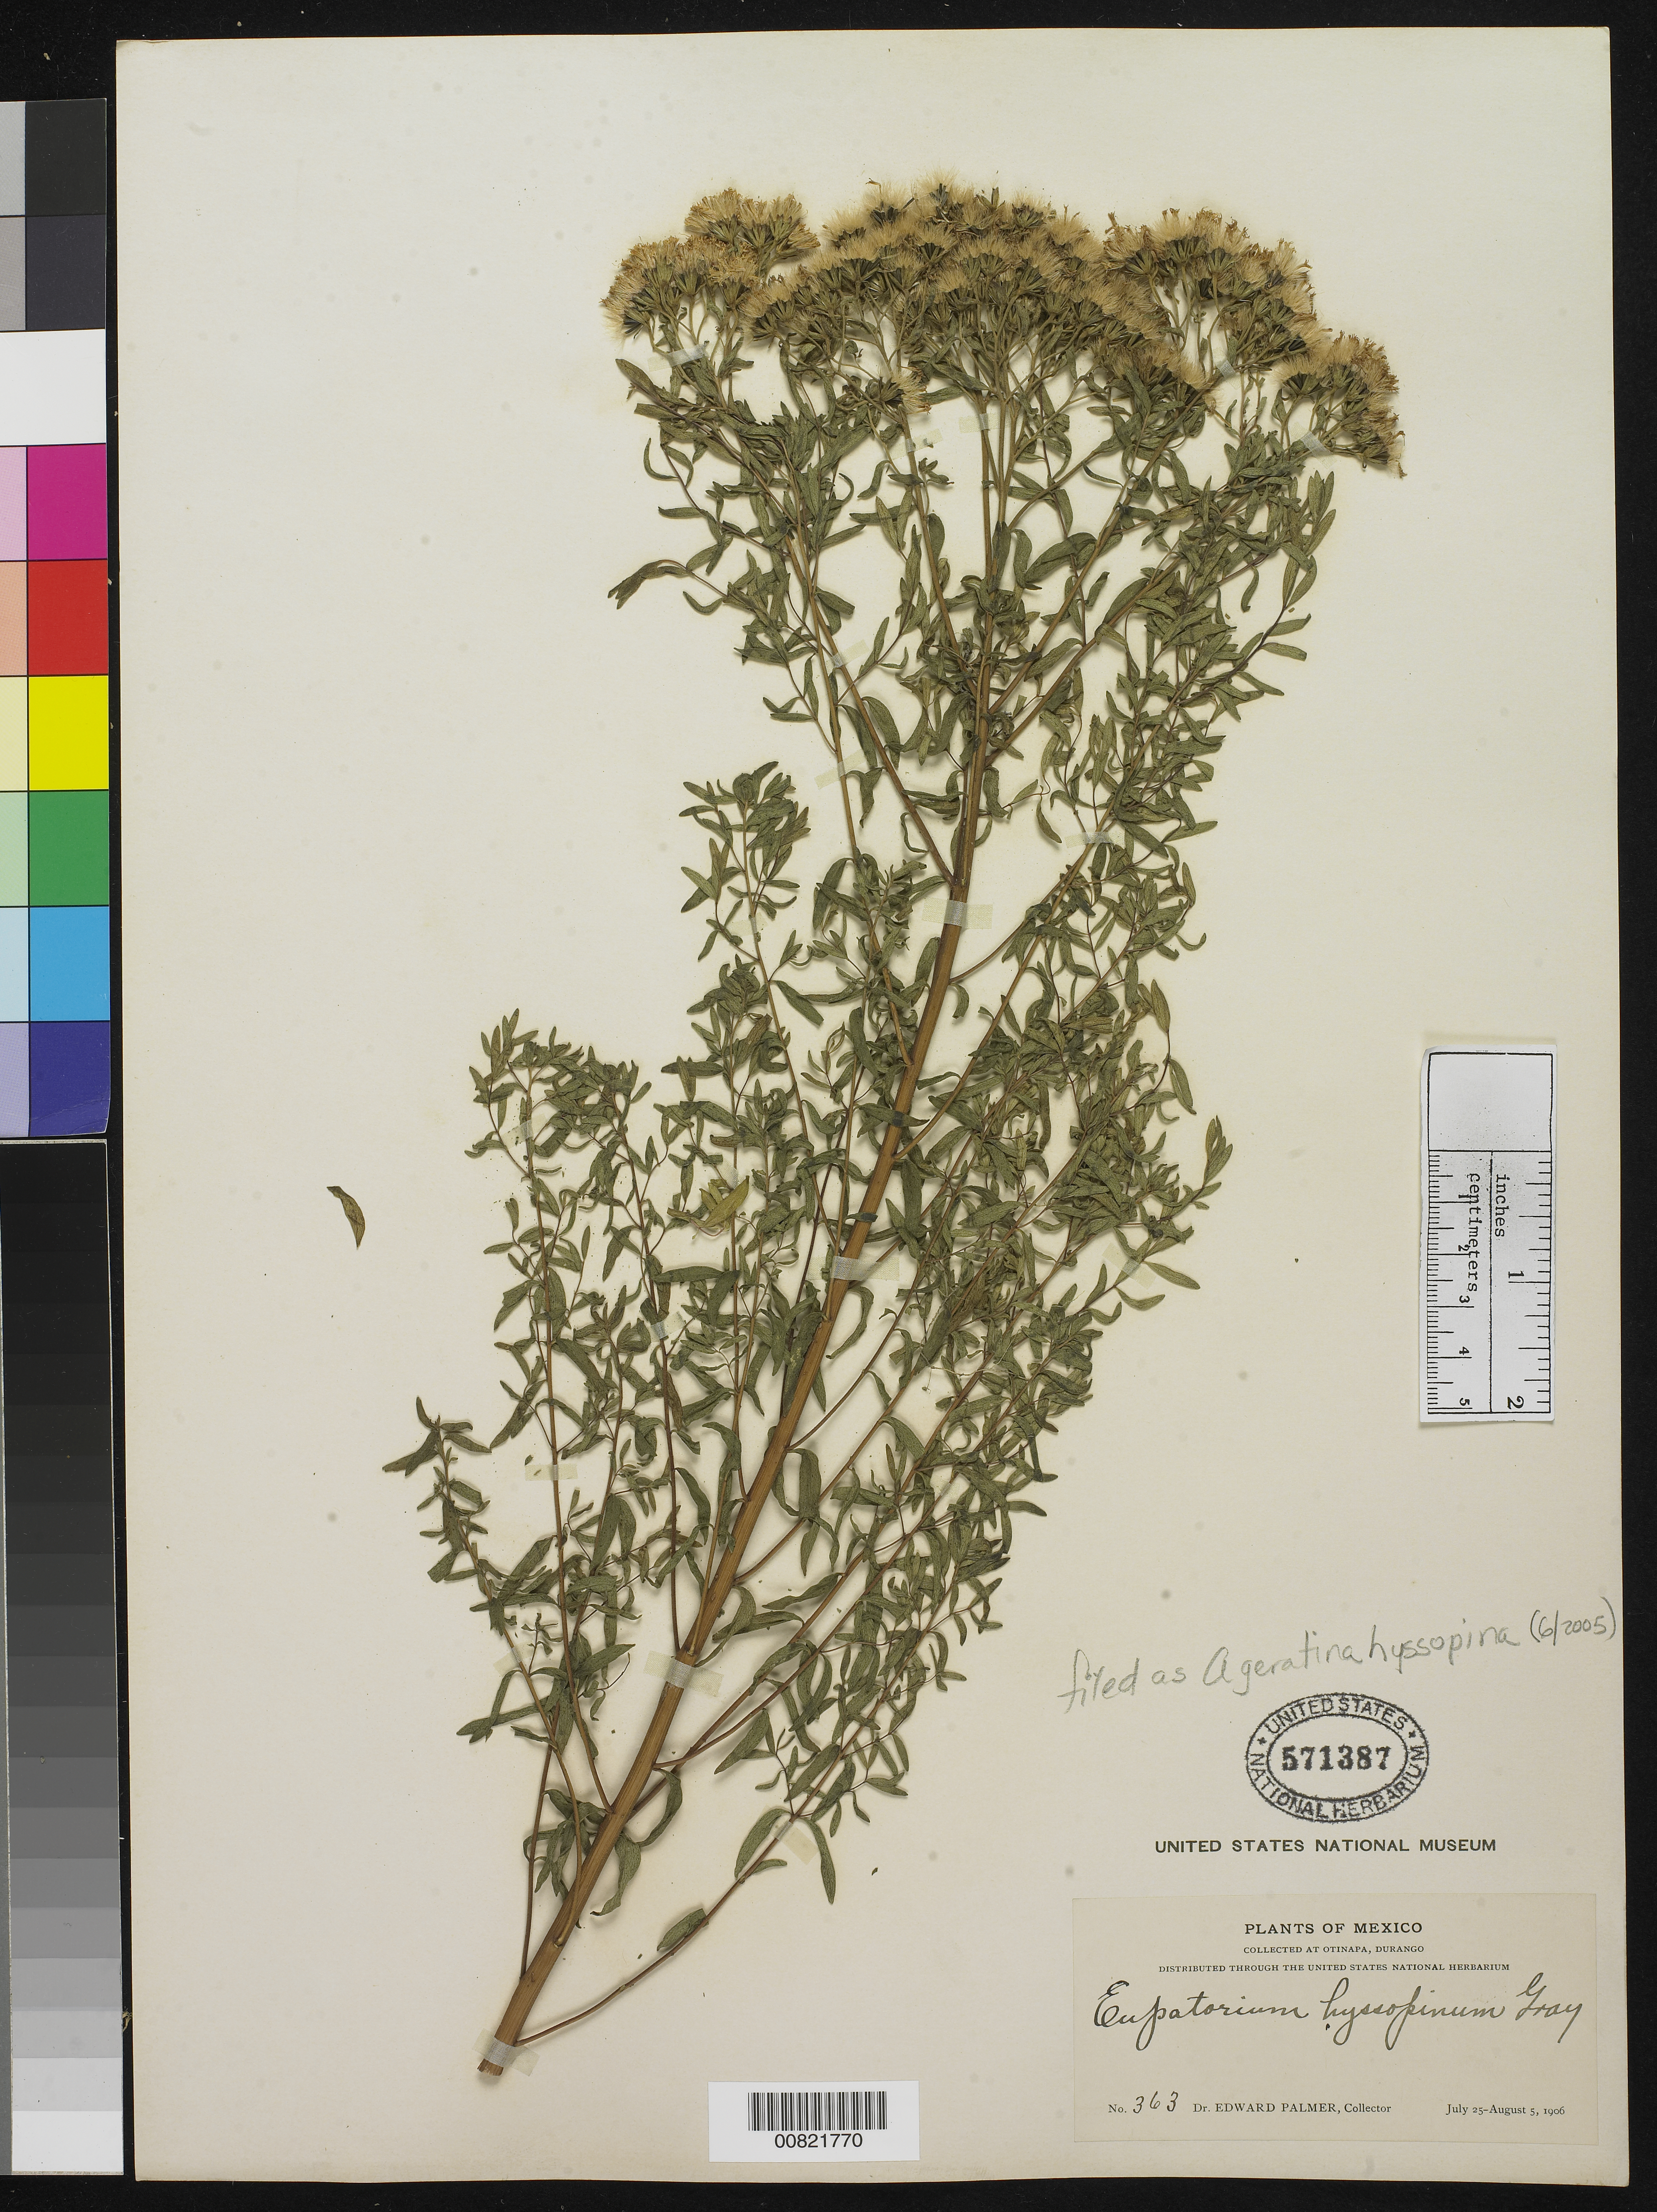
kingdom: Plantae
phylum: Tracheophyta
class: Magnoliopsida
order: Asterales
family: Asteraceae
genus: Ageratina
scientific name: Ageratina hyssopina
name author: (A. Gray) R.M. King & H. Rob.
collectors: E. Palmer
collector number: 363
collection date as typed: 23 Jul 1906 to 05 Aug 1906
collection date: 1906-07-23/1906-08-05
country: Mexico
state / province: Durango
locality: Otinapa, Durango.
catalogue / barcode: US 571387